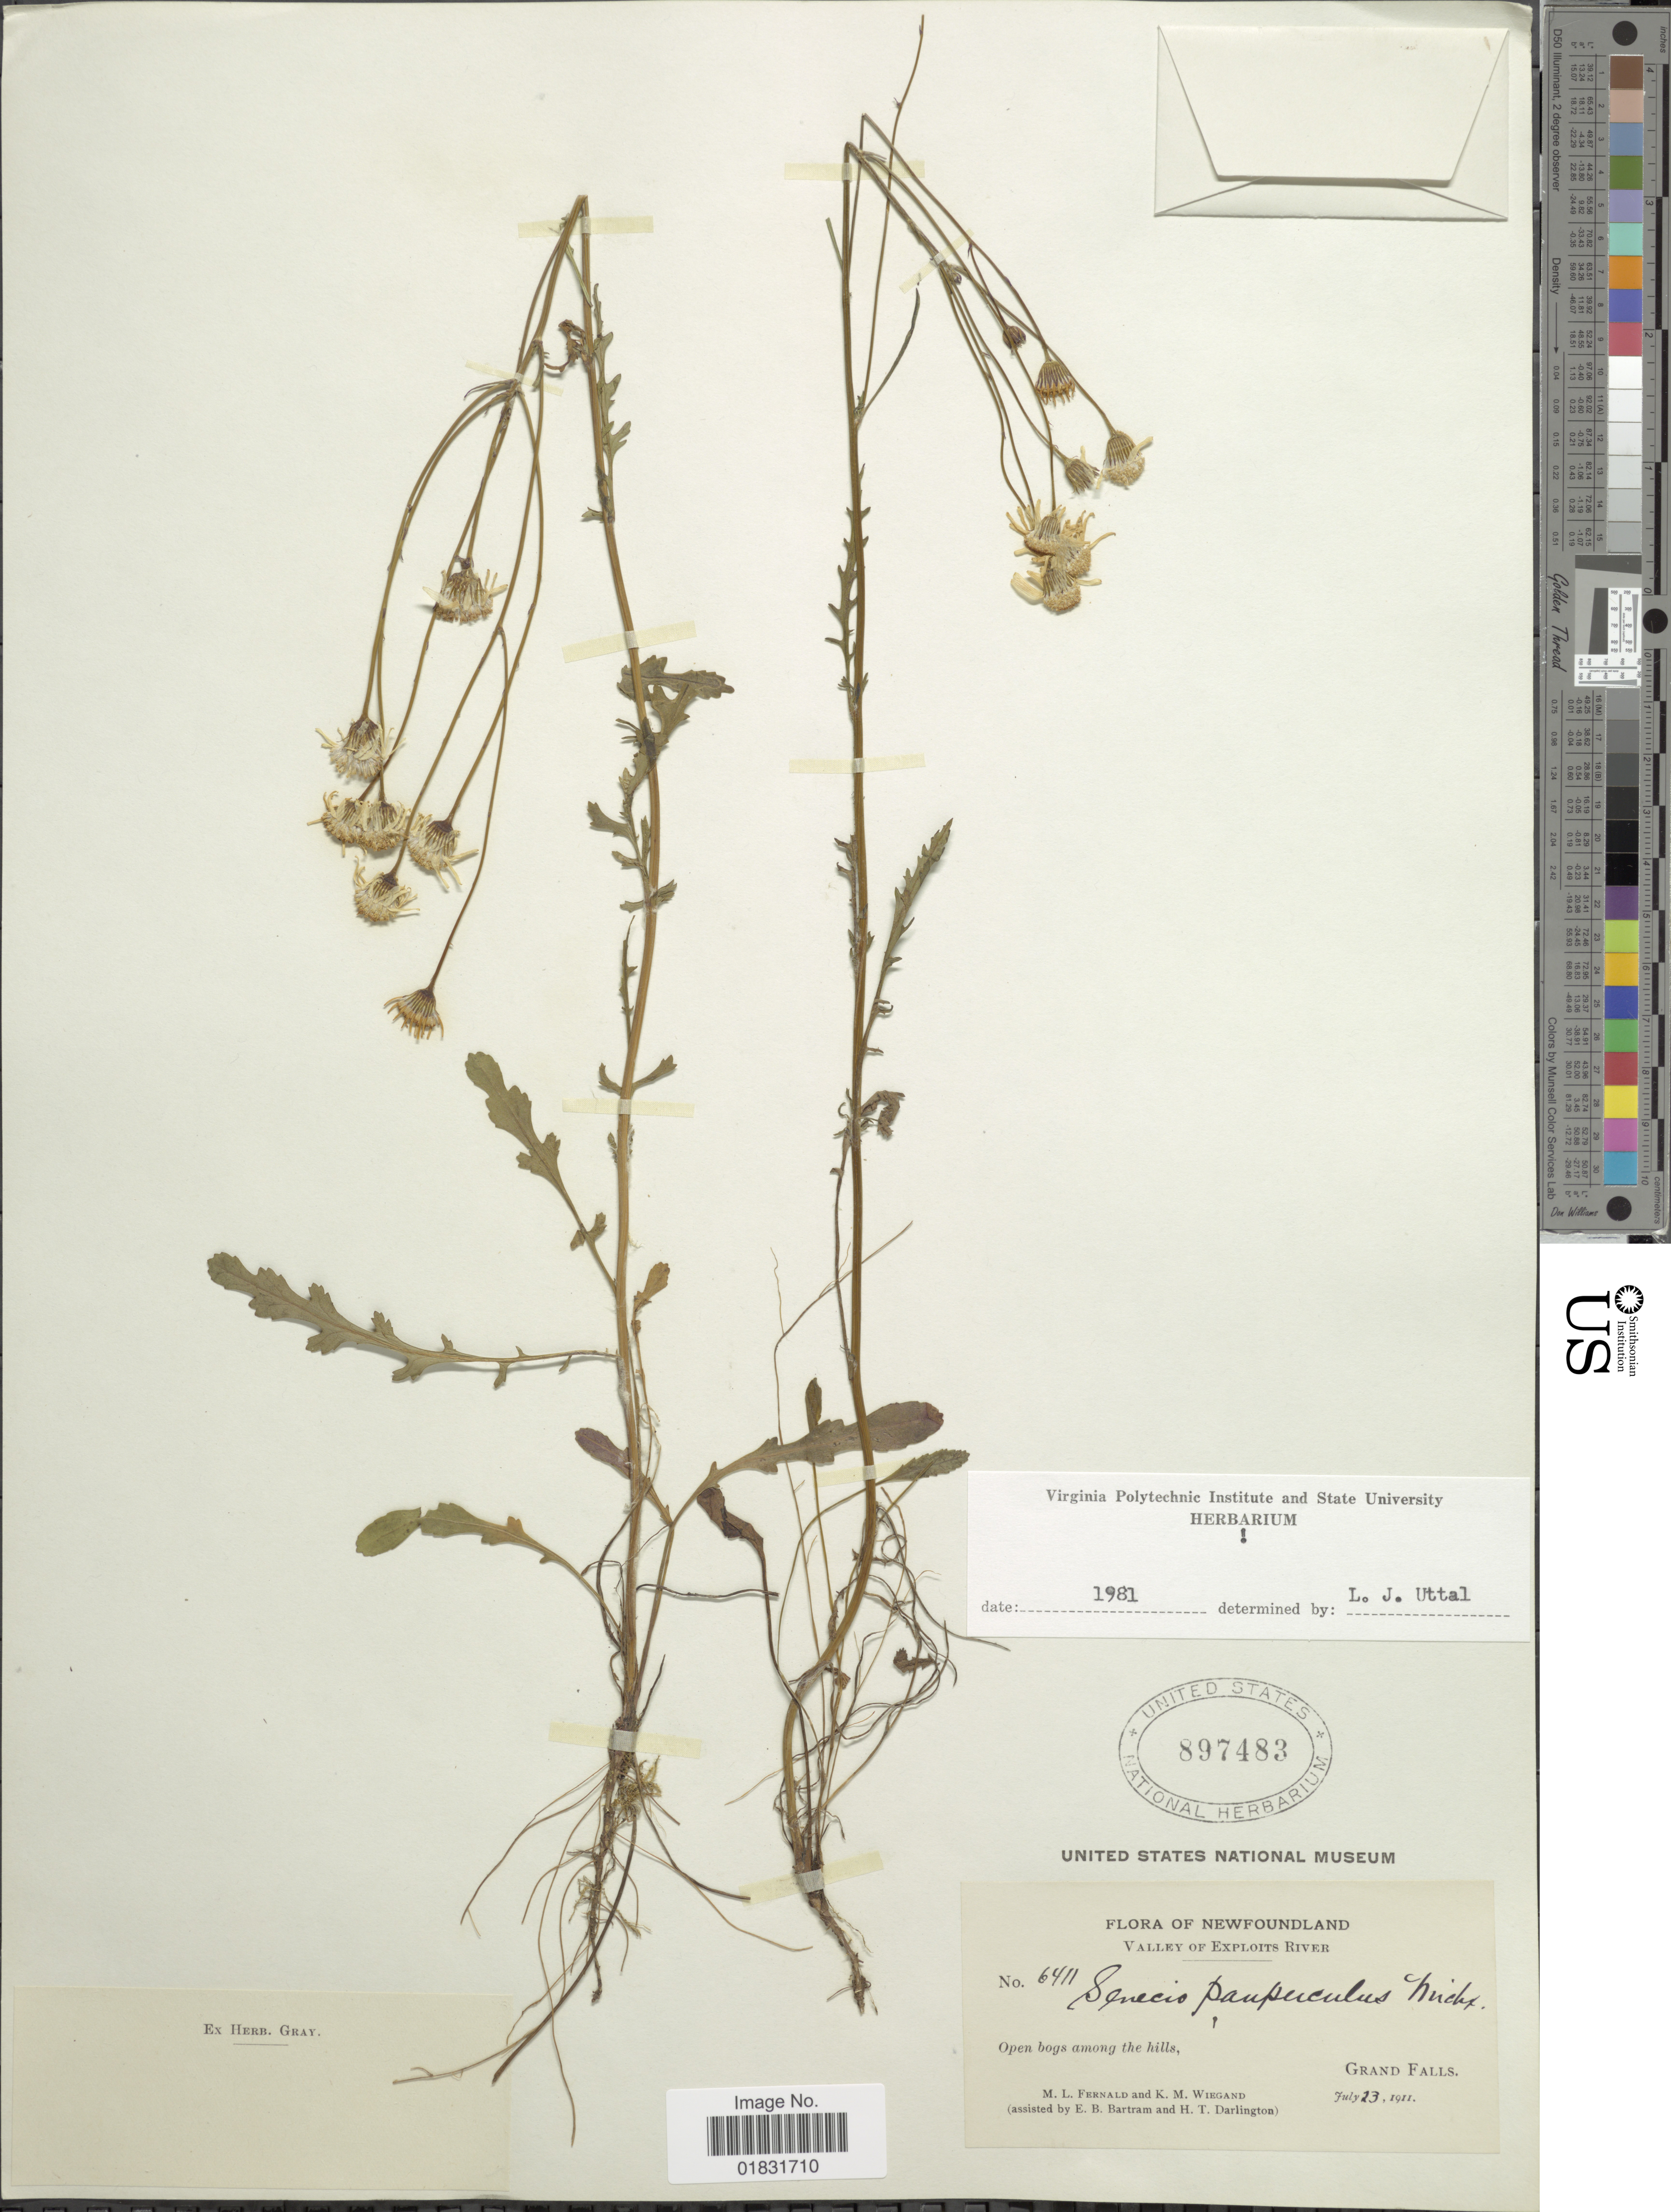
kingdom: Plantae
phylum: Tracheophyta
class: Magnoliopsida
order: Asterales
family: Asteraceae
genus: Packera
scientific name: Packera paupercula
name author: (Michx.) Á. Löve & D. Löve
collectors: M. L. Fernald, K. M. Wiegand, E. B. Bartram & H. Darlington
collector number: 6411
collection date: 1911-07-23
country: Canada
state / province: Newfoundland and Labrador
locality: Valley of Exploits River, Open bogs among the hills, Grand Falls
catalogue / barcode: US 897483